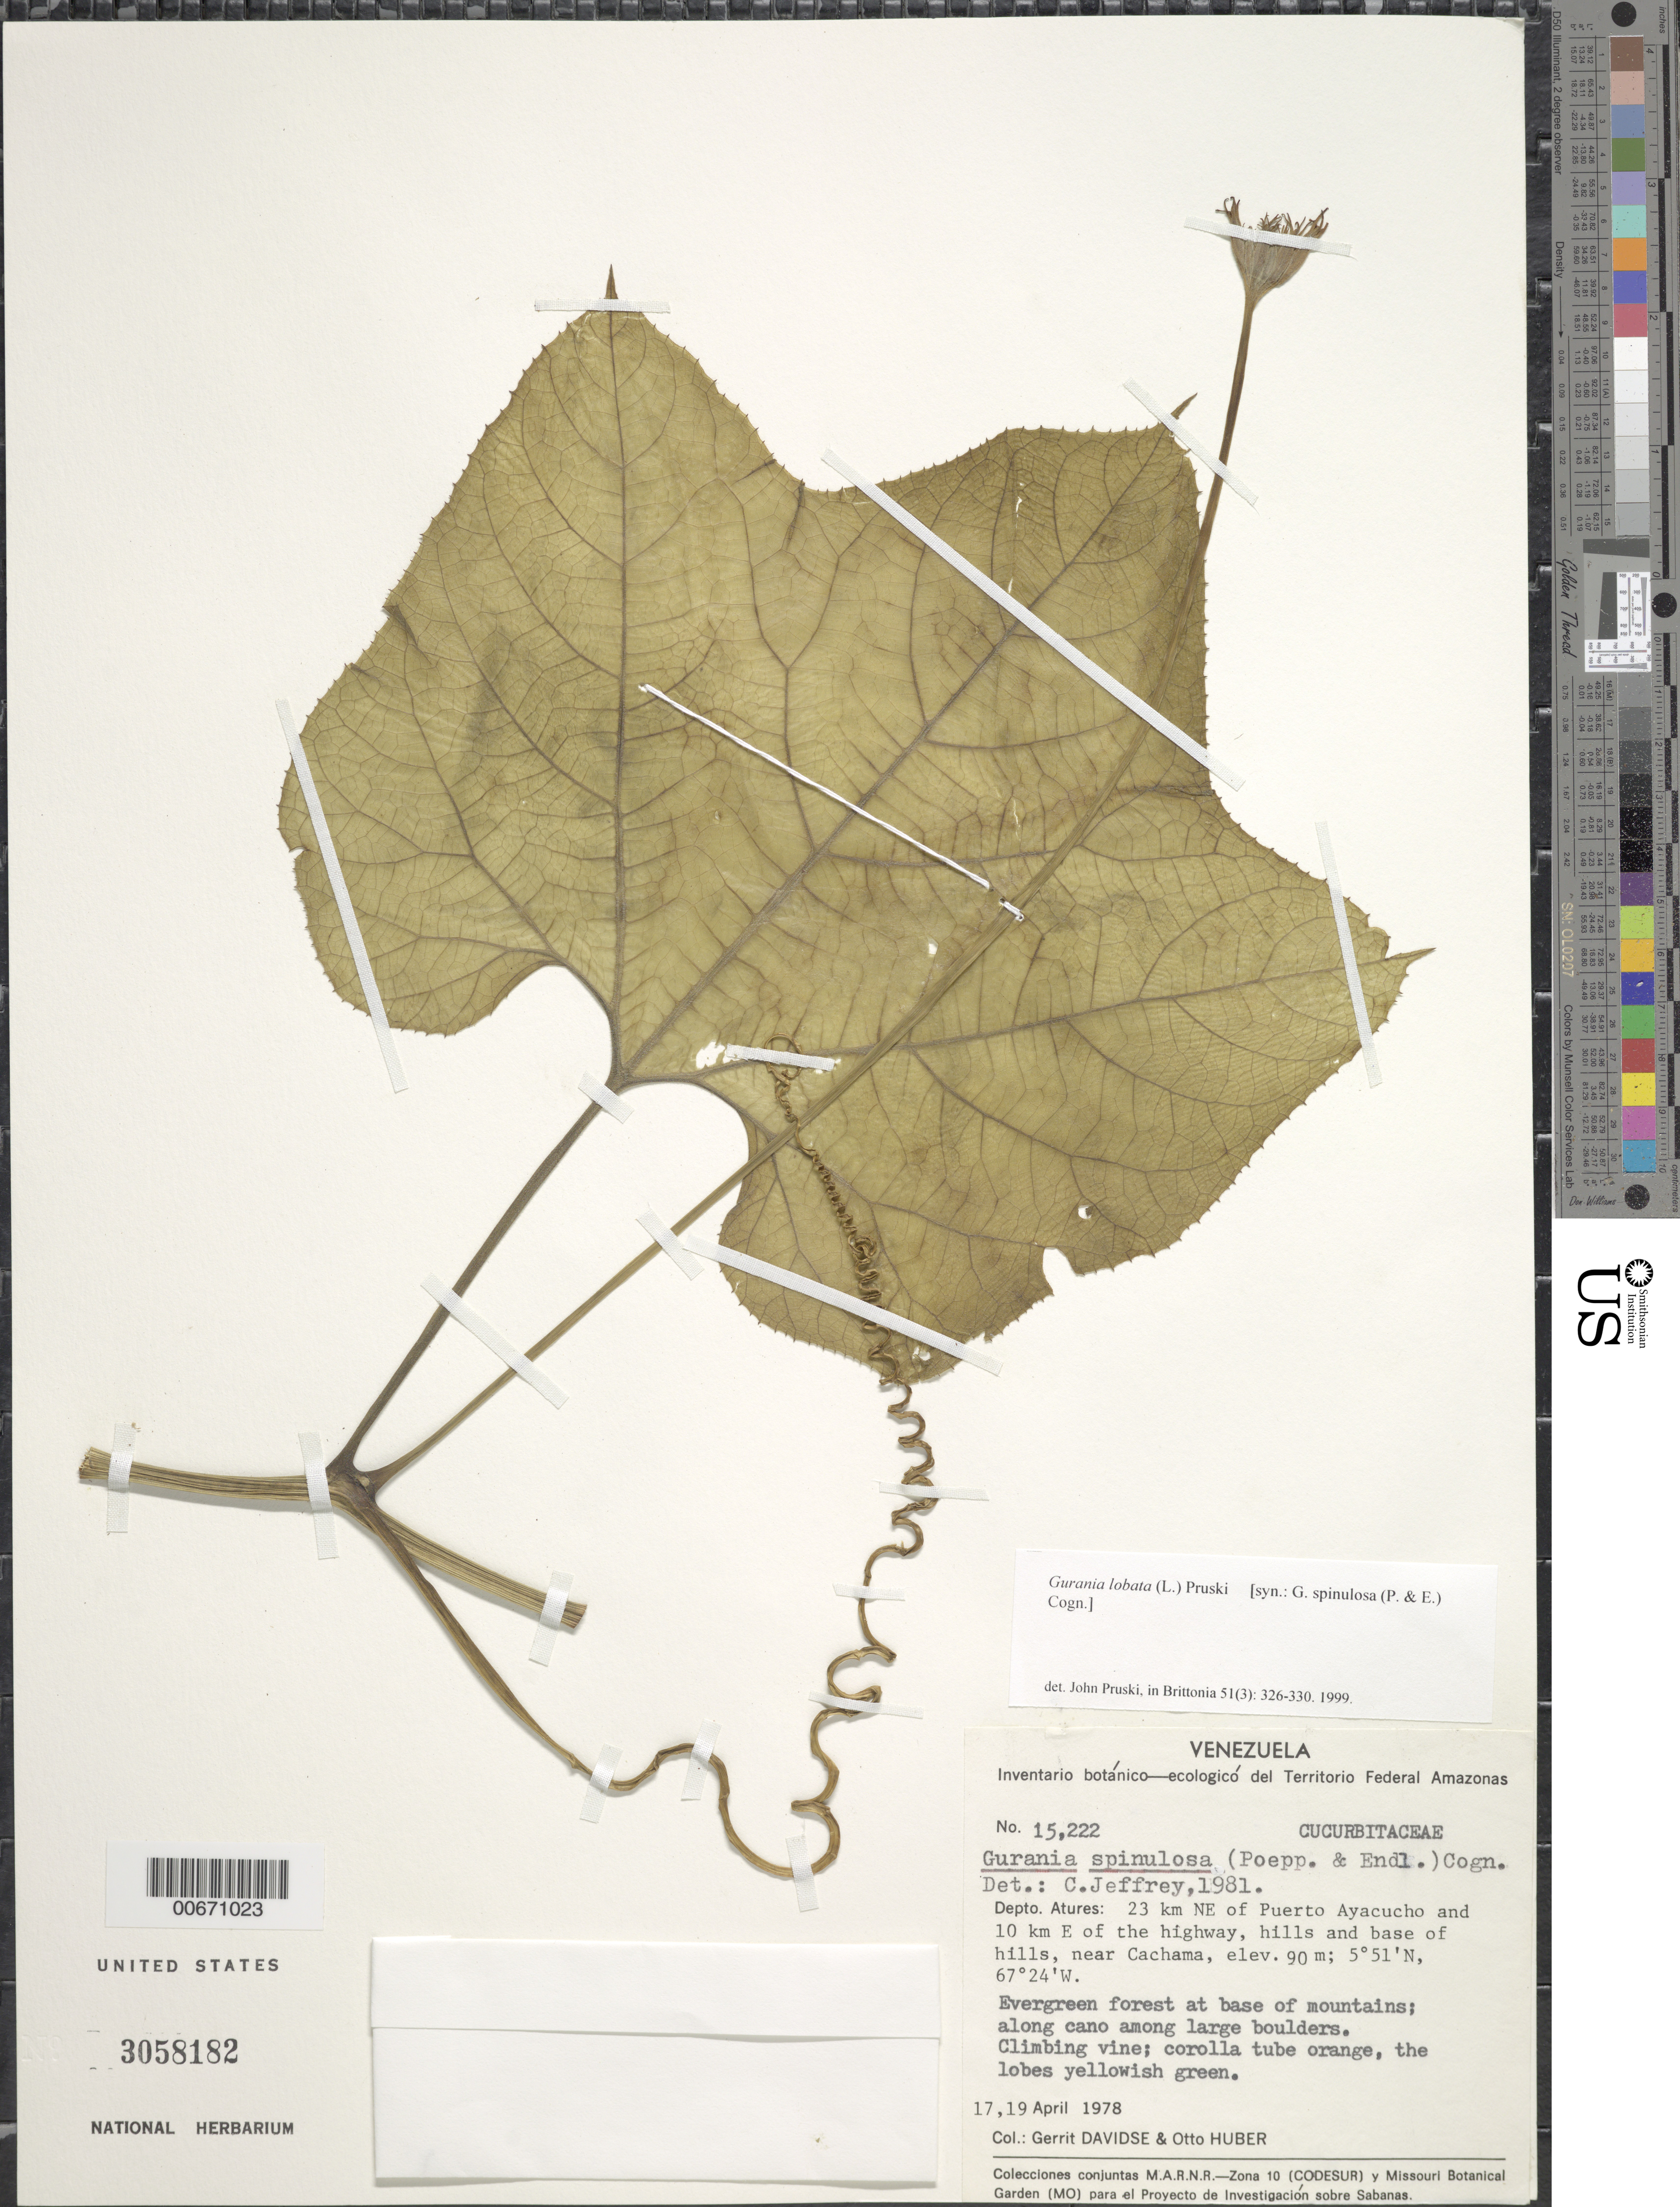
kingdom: Plantae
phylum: Tracheophyta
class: Magnoliopsida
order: Cucurbitales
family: Cucurbitaceae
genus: Gurania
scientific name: Gurania lobata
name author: (L.) Pruski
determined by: Pruski, J. F.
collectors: G. Davidse & O. Huber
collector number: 15222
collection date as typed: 17-Apr-78 and 19-Apr-78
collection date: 1978-04-17,1978-04-19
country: Venezuela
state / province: Amazonas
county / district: Atures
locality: Puerto Ayacucho, 23 km NE of, 10 km E of highway to El Burro, near Cachama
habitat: Hills and base of hills, Evergreen forest at base of mountains, along cano among large boulders;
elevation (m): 90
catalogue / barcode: US 3058182